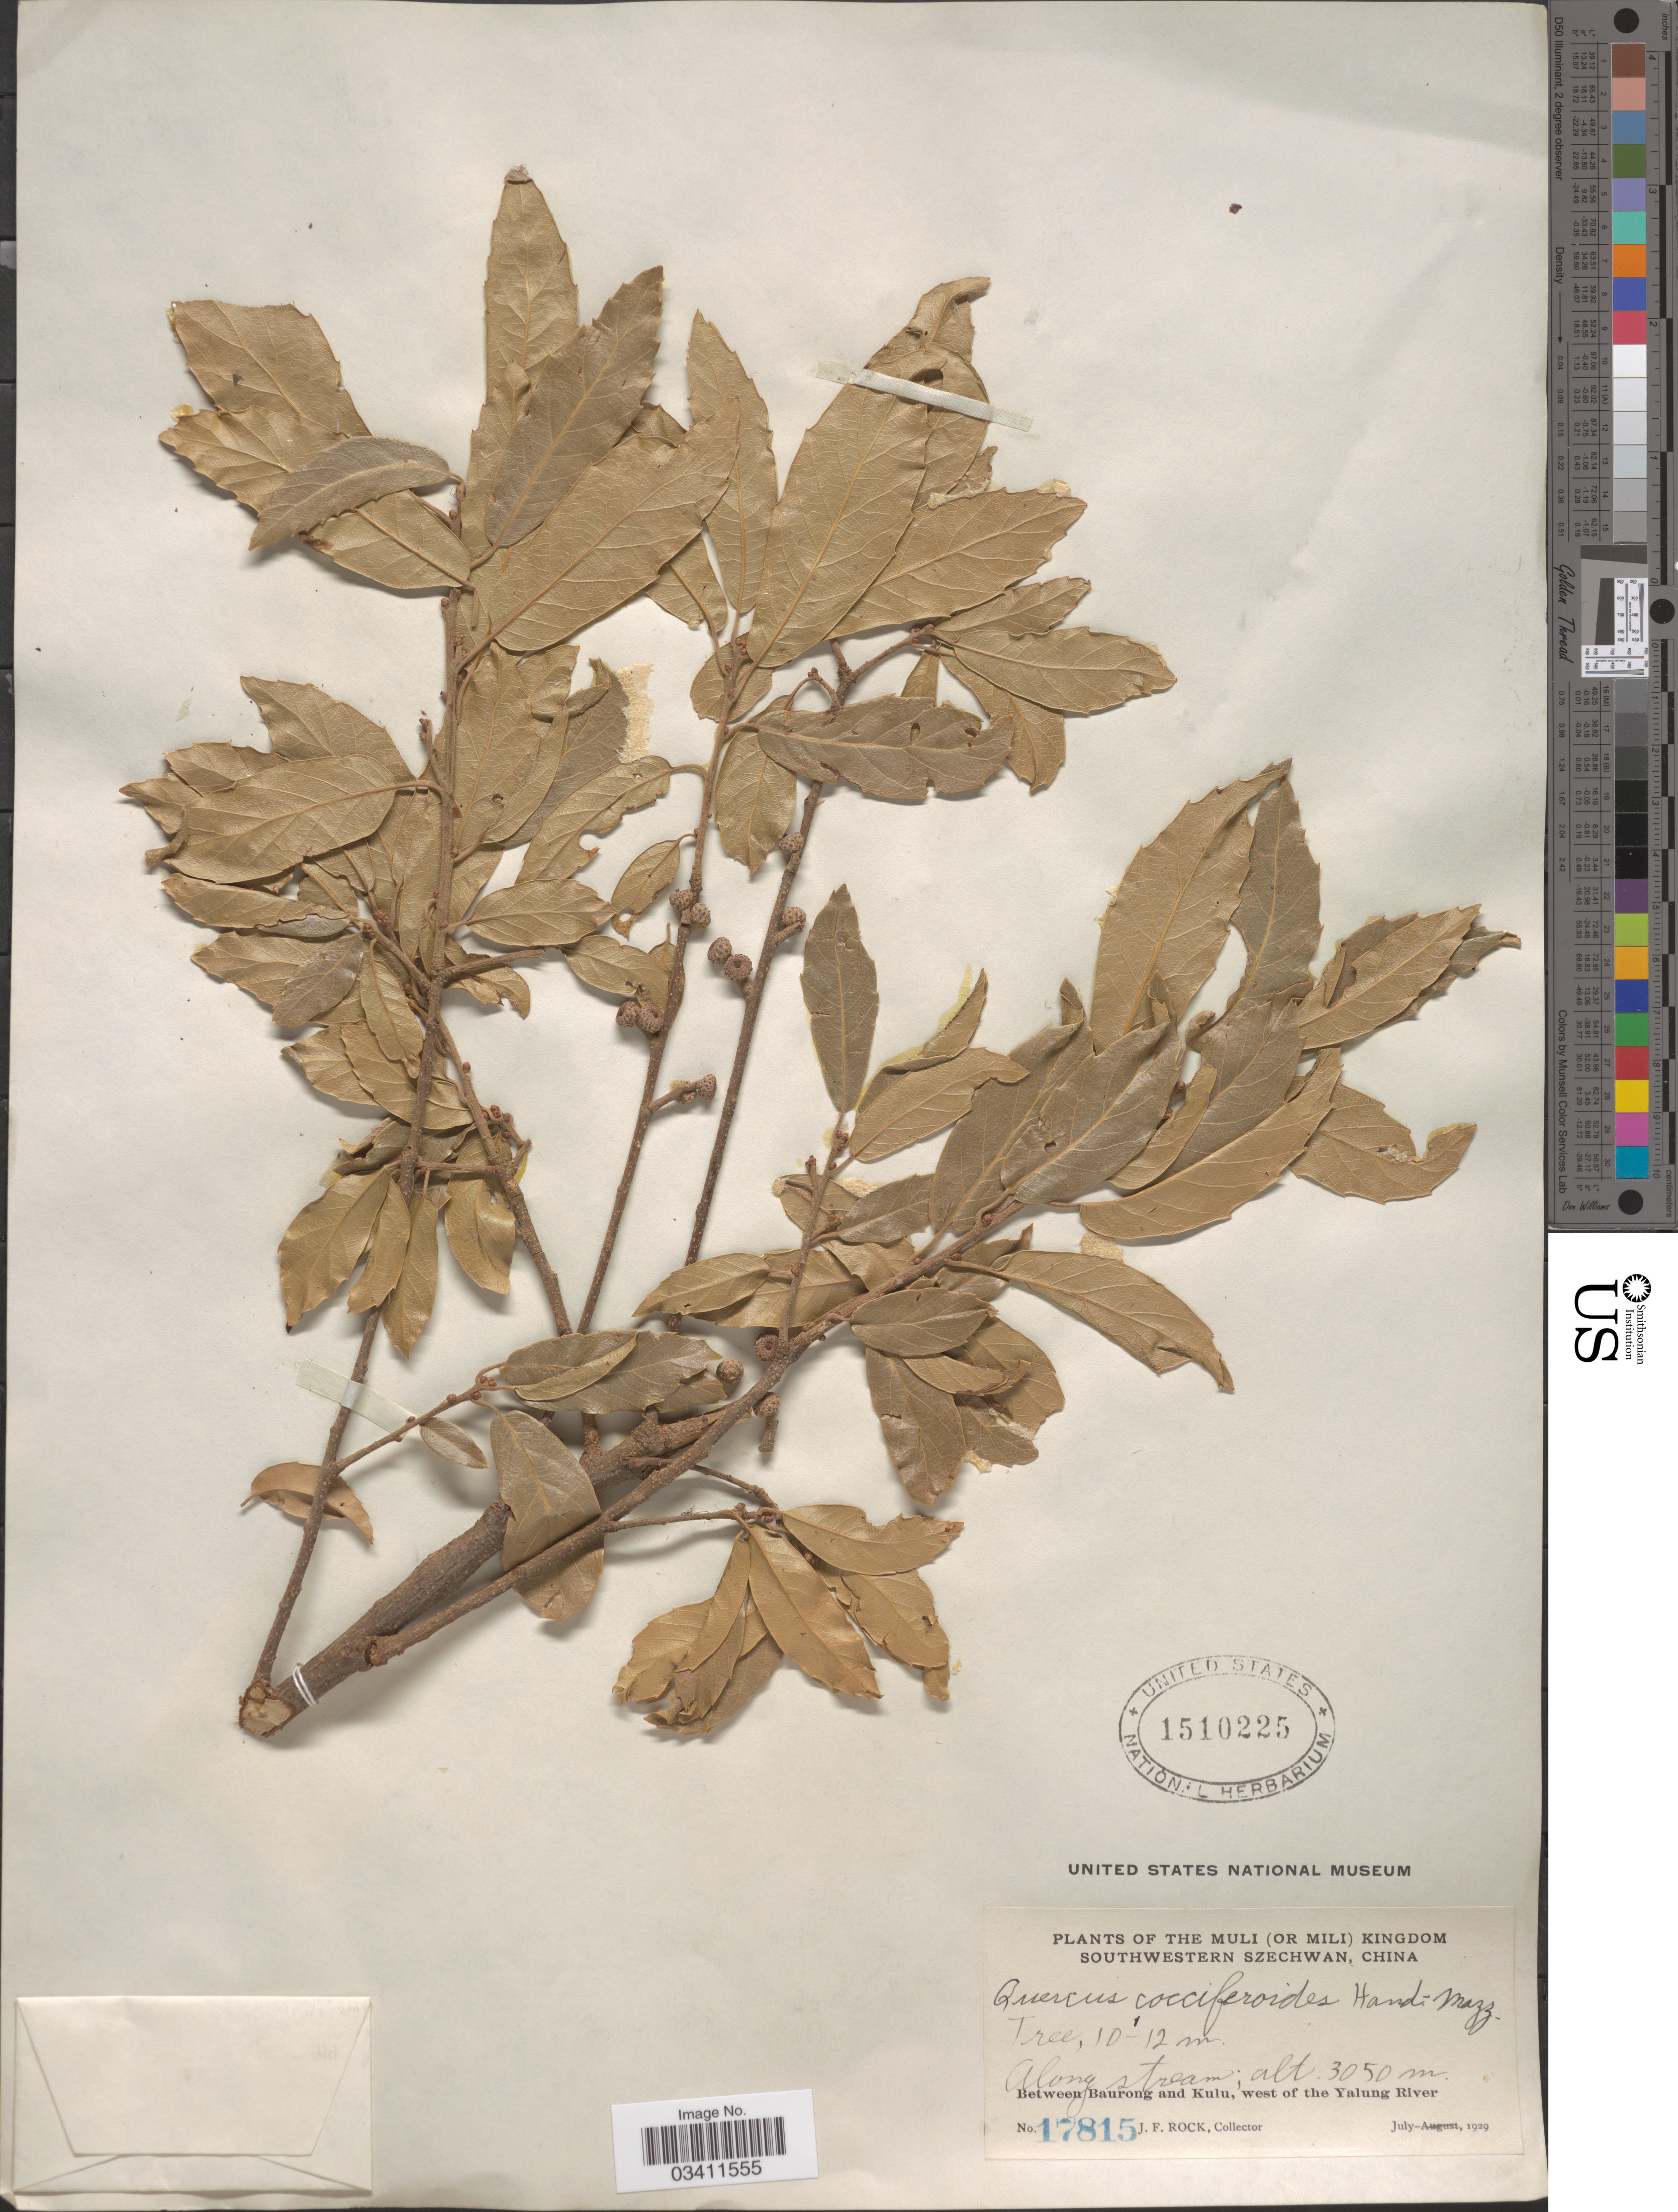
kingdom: Plantae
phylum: Tracheophyta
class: Magnoliopsida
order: Fagales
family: Fagaceae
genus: Quercus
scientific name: Quercus cocciferoides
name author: Hand.-Mazz.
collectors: J. Rock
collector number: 17815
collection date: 1929-07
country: China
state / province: Sichuan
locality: The Muli (or Mili) Kingdom, Southwestern Szechwan. Along stream. Between Baurong and Kulu, west of the Yalung River.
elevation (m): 3050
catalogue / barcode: US 1510225